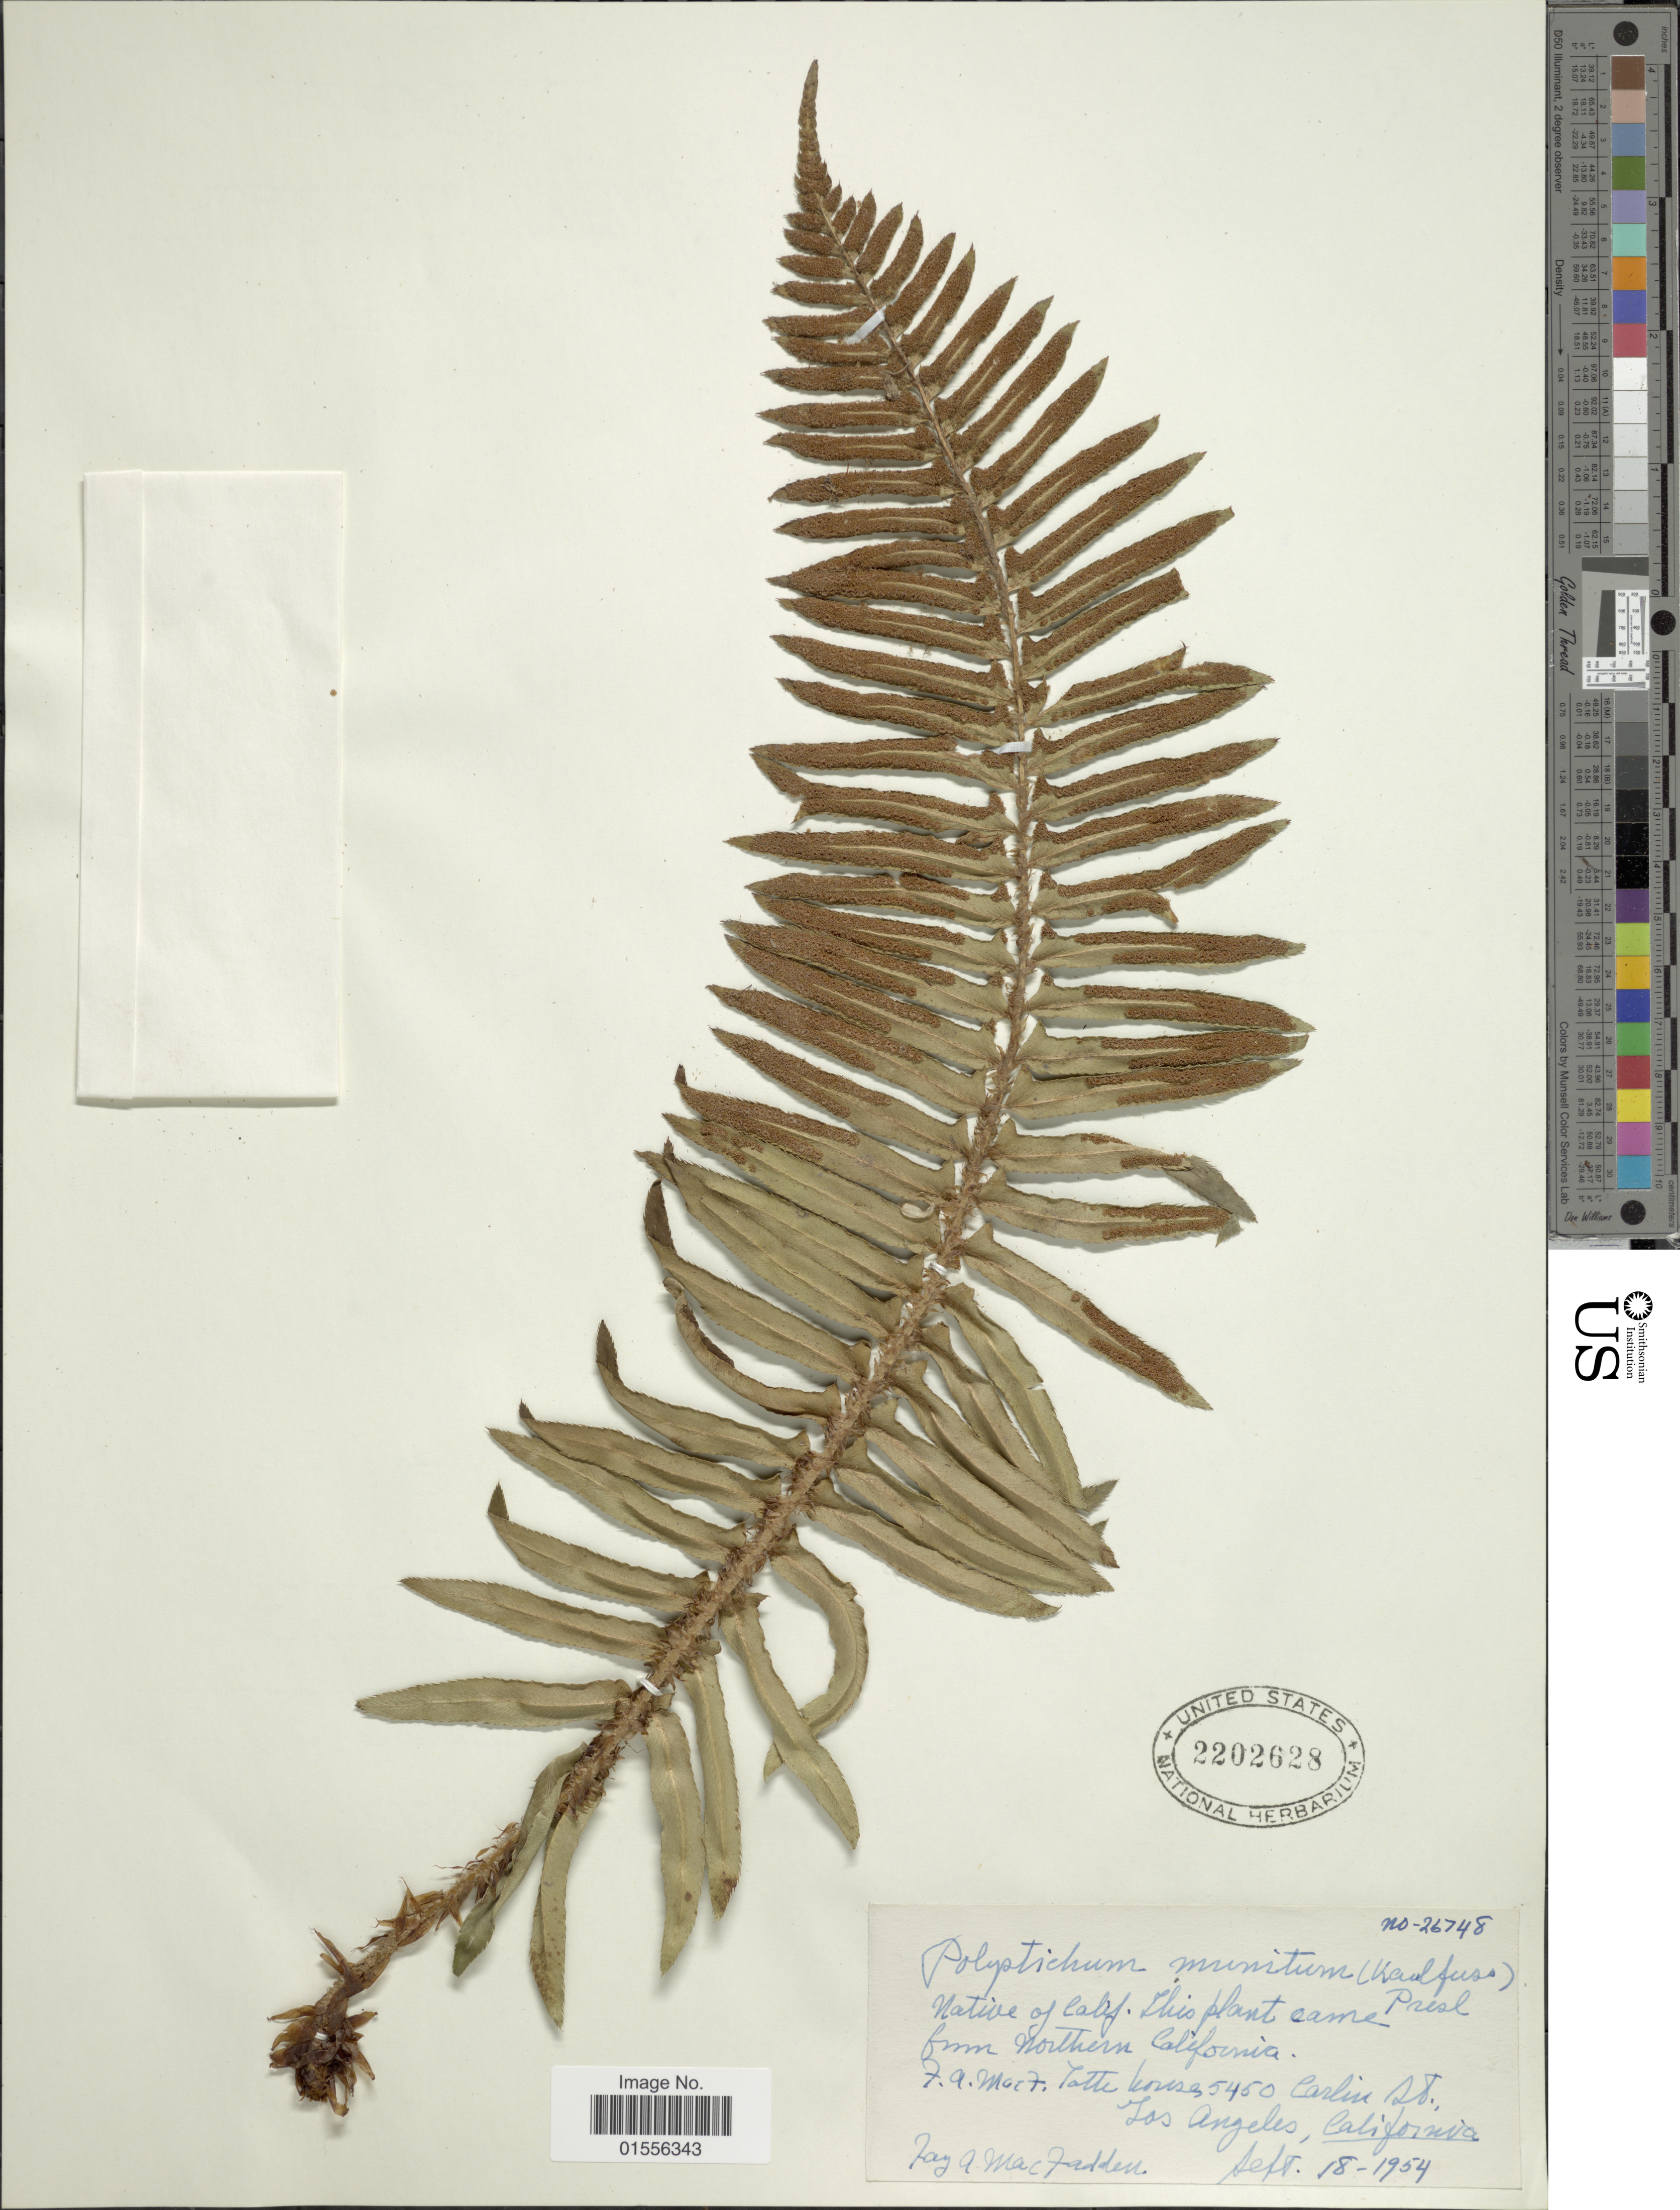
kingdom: Plantae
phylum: Tracheophyta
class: Polypodiopsida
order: Polypodiales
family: Dryopteridaceae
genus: Polystichum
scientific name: Polystichum munitum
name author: (Kaulf.) C. Presl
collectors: F. MacFadden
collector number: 26748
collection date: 1954-09-18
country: United States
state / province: California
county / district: Los Angeles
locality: F. A. MacF. bath house, 5450 Carlin St. Los Angeles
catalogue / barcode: US 2202628